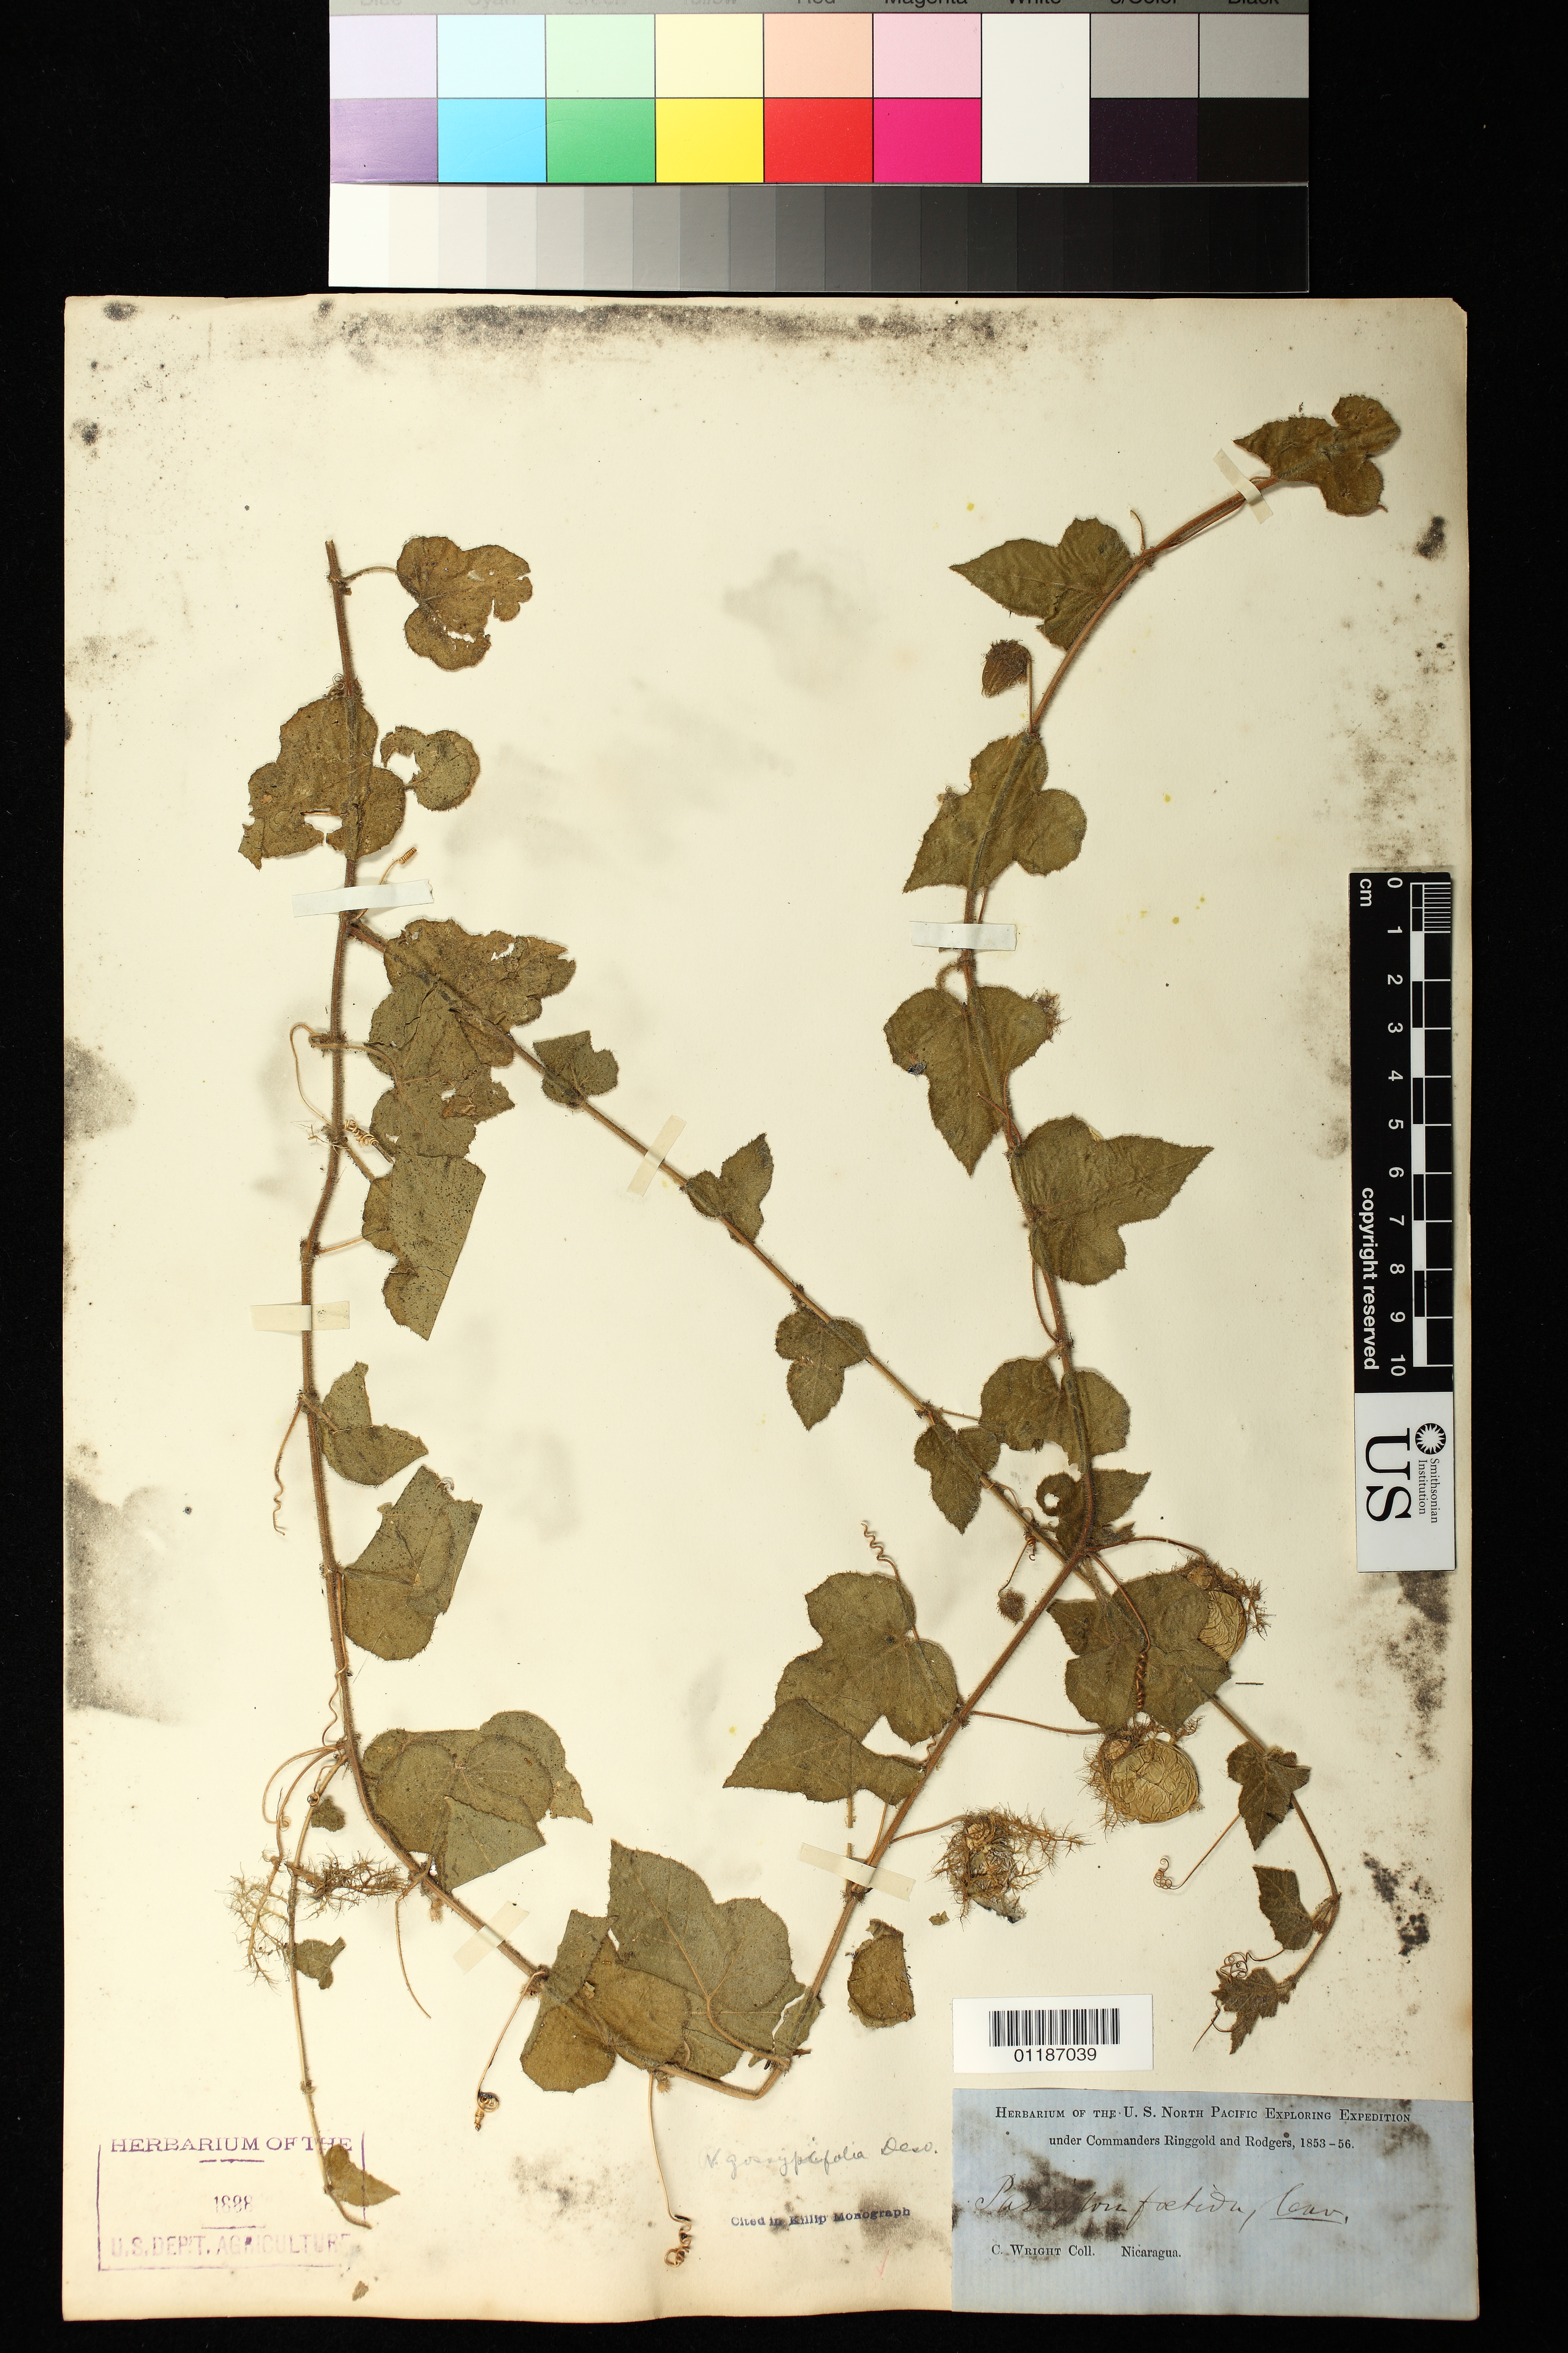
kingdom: Plantae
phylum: Tracheophyta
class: Magnoliopsida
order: Malpighiales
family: Passifloraceae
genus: Passiflora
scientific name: Passiflora foetida var. gossypiifolia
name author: (Desv.) Mast.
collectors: C. Wright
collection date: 1853/1856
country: Nicaragua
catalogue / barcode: US 101455